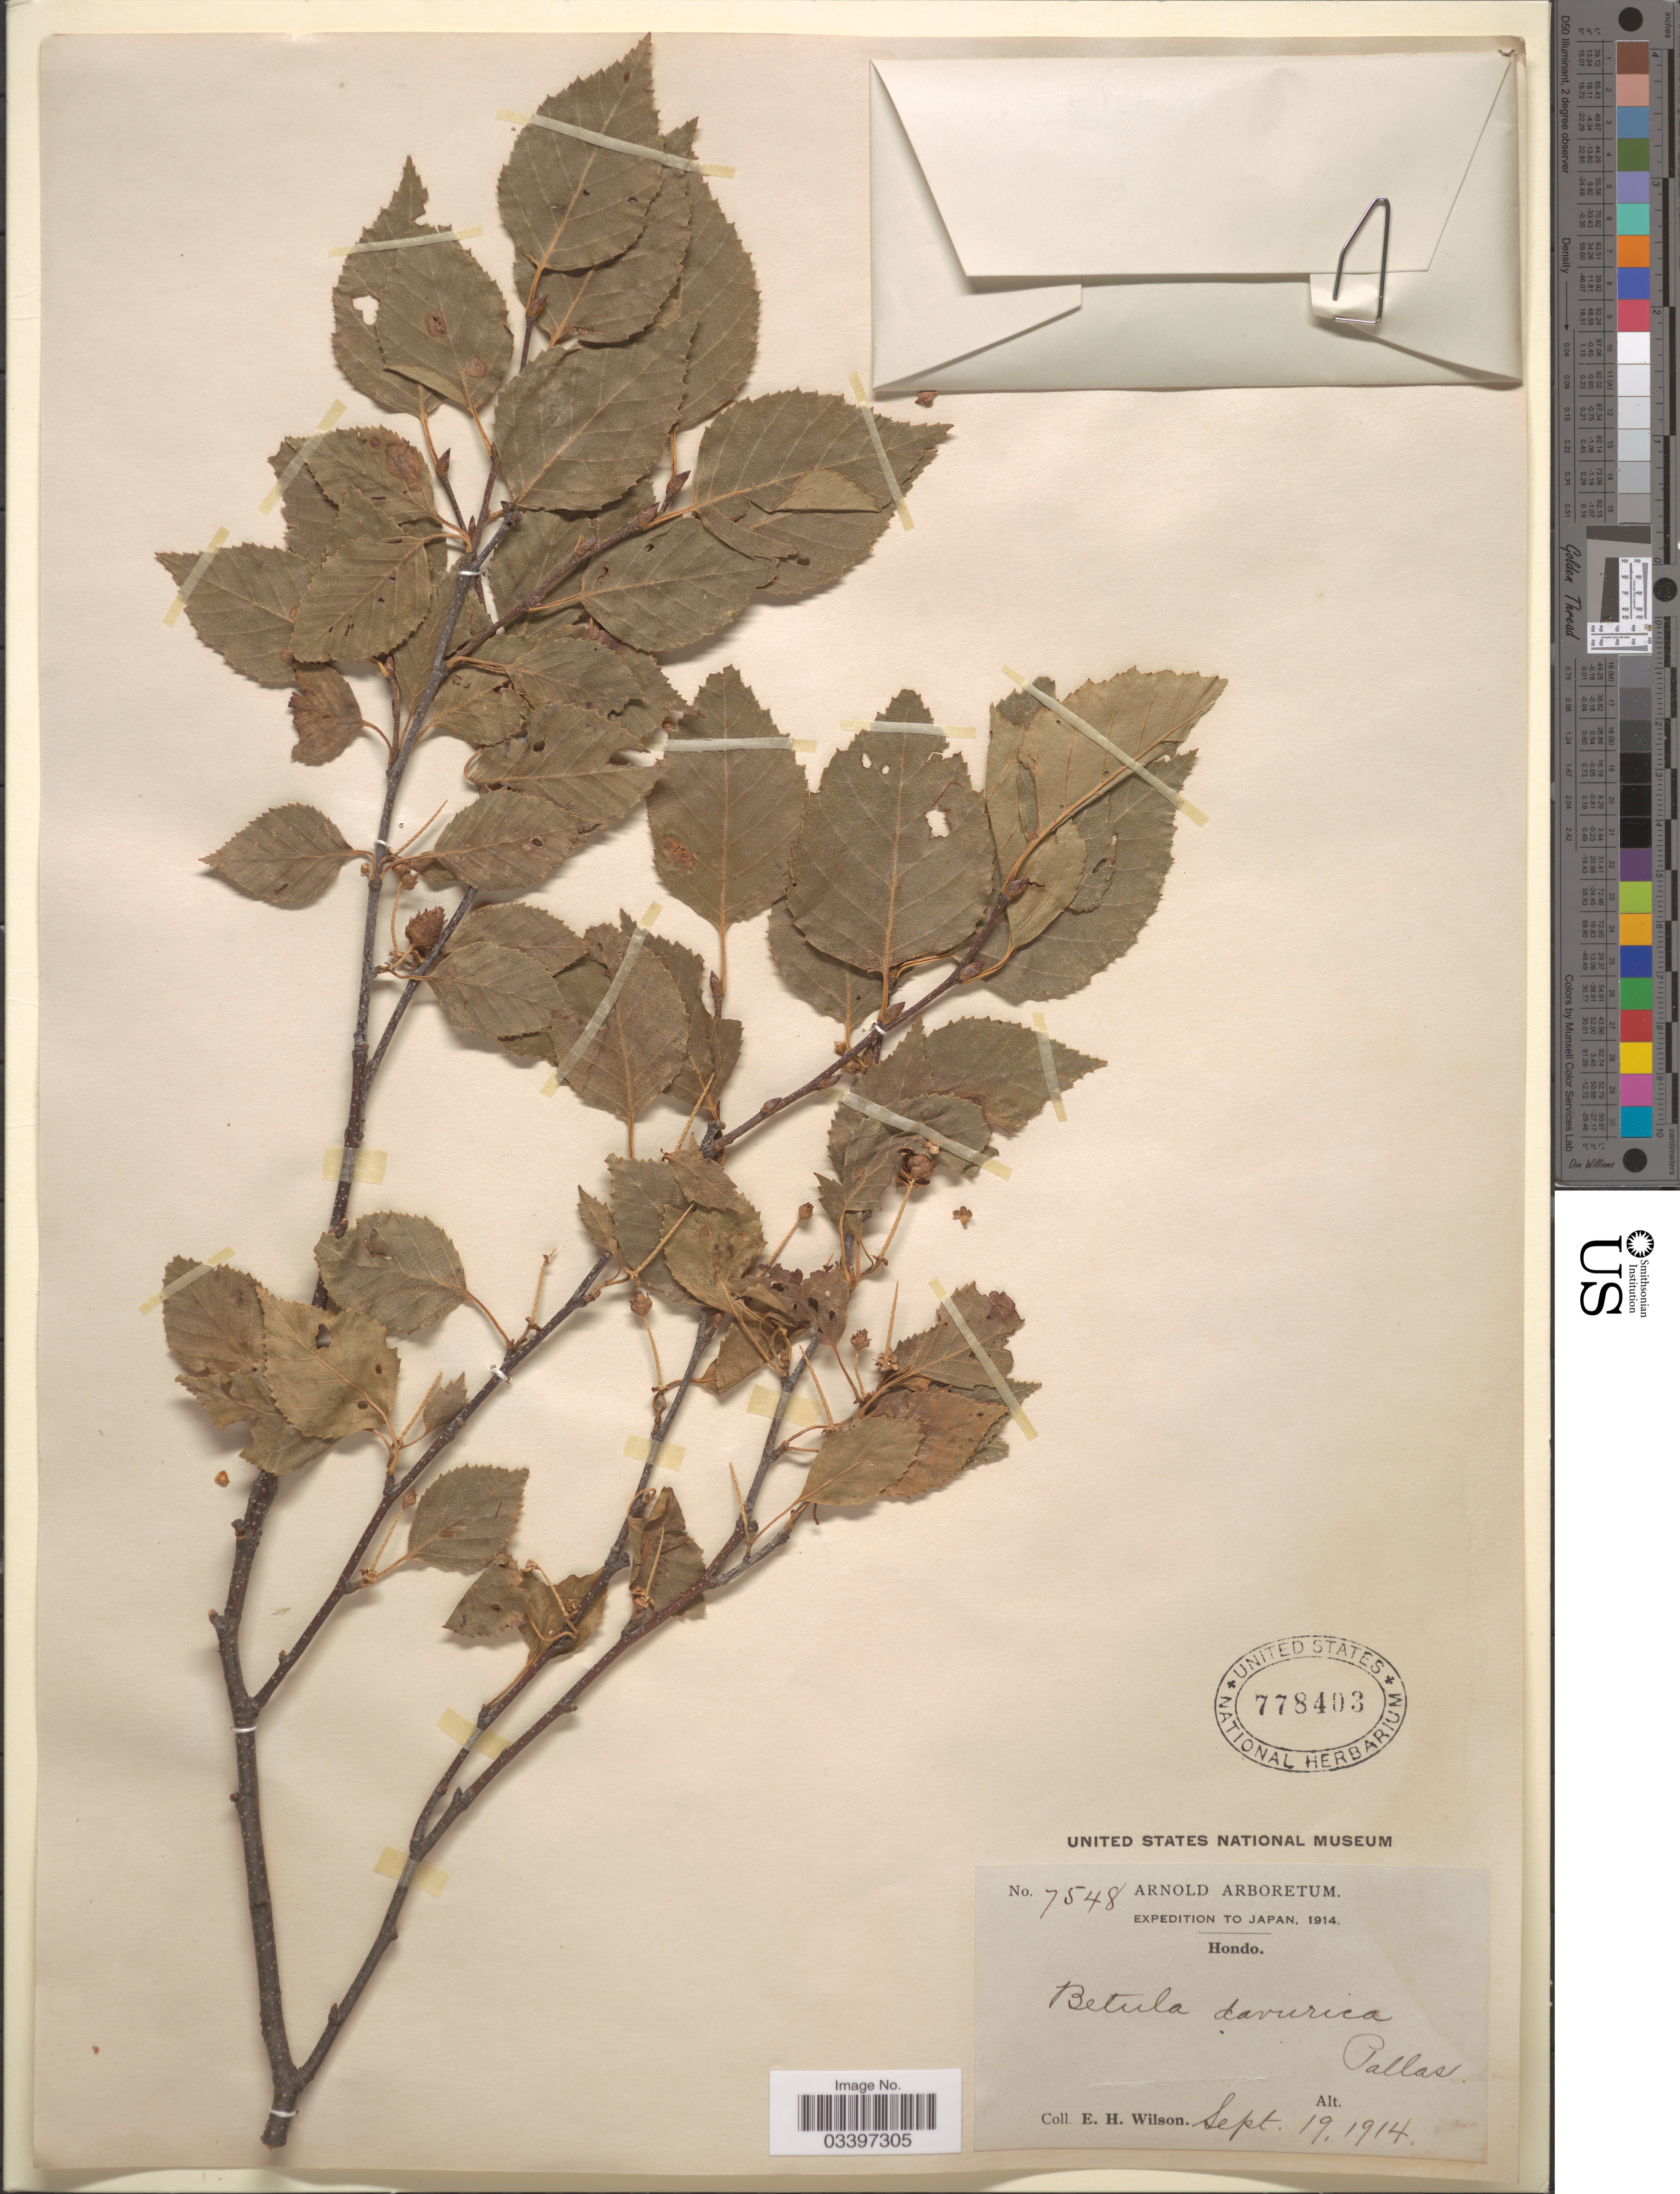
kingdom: Plantae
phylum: Tracheophyta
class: Magnoliopsida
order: Fagales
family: Betulaceae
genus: Betula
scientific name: Betula davurica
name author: Pall.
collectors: E. Wilson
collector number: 7548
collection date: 1914-09-19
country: Japan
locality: Hondo.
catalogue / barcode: US 778403